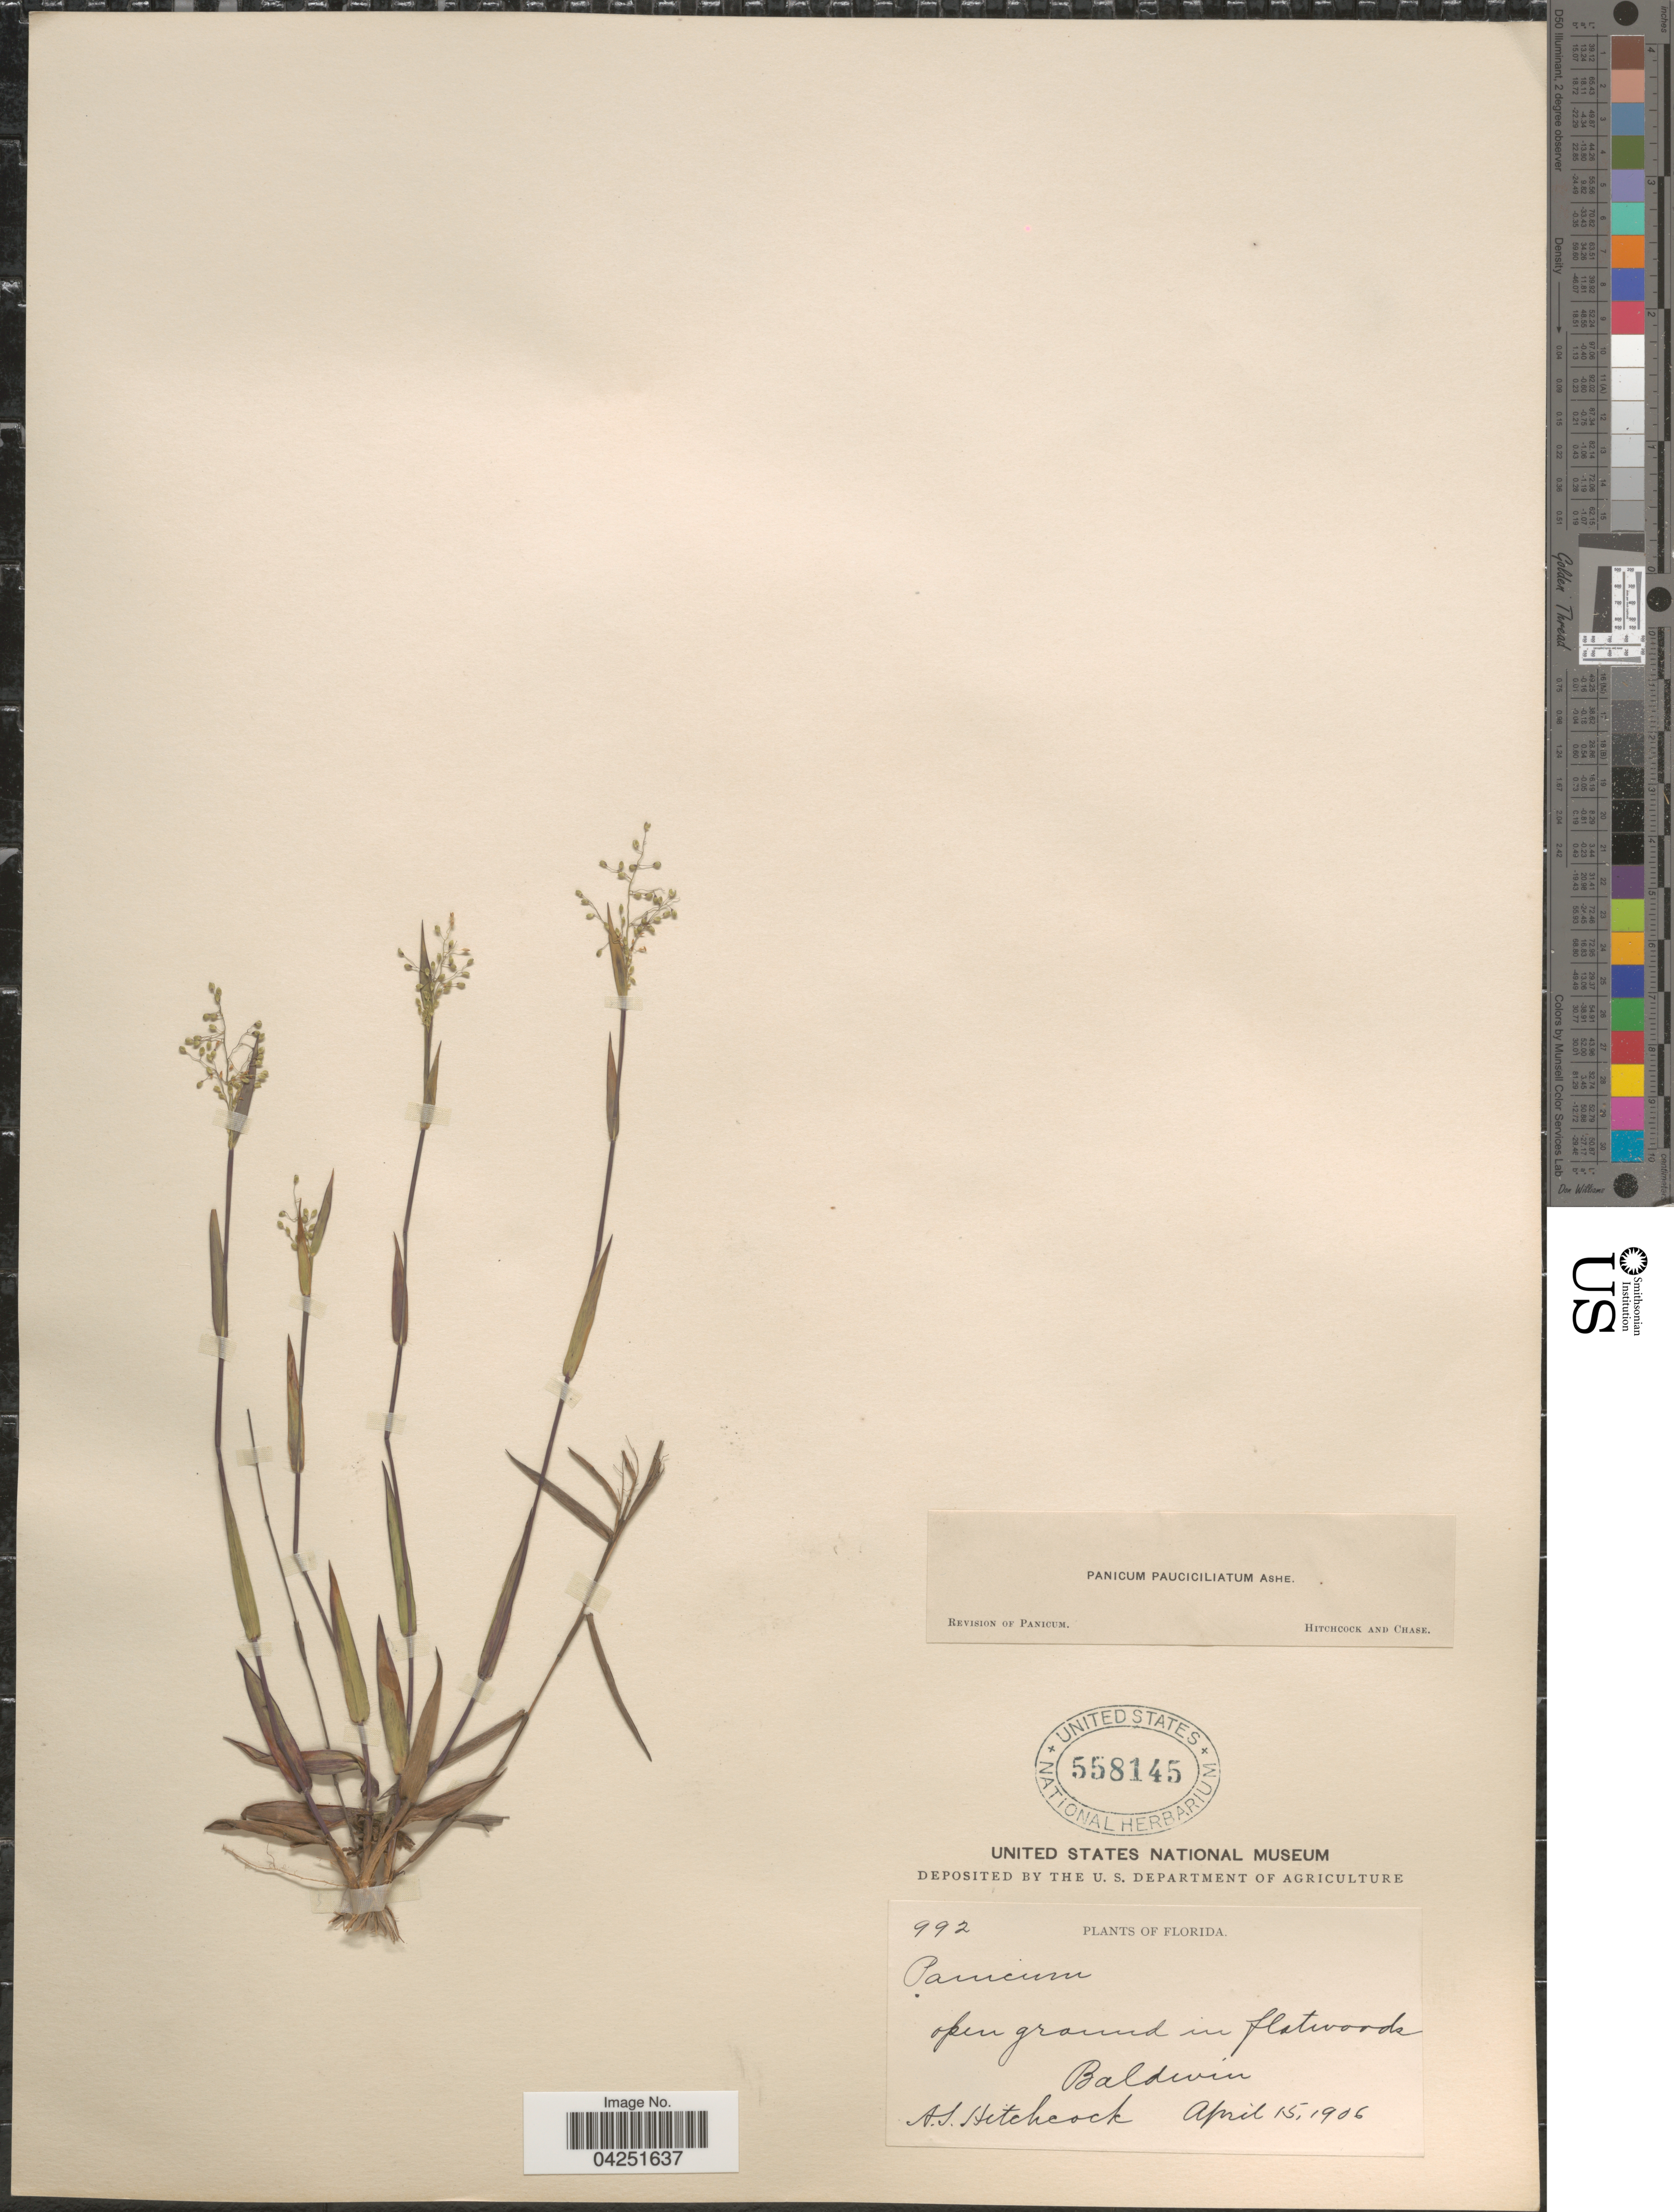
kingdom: Plantae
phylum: Tracheophyta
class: Liliopsida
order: Poales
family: Poaceae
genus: Dichanthelium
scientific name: Dichanthelium acuminatum var. acuminatum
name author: (Sw.) Gould & C.A. Clark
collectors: A. S. Hitchcock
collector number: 992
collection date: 1906-04-15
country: United States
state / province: Florida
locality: Baldwin.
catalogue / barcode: US 558145